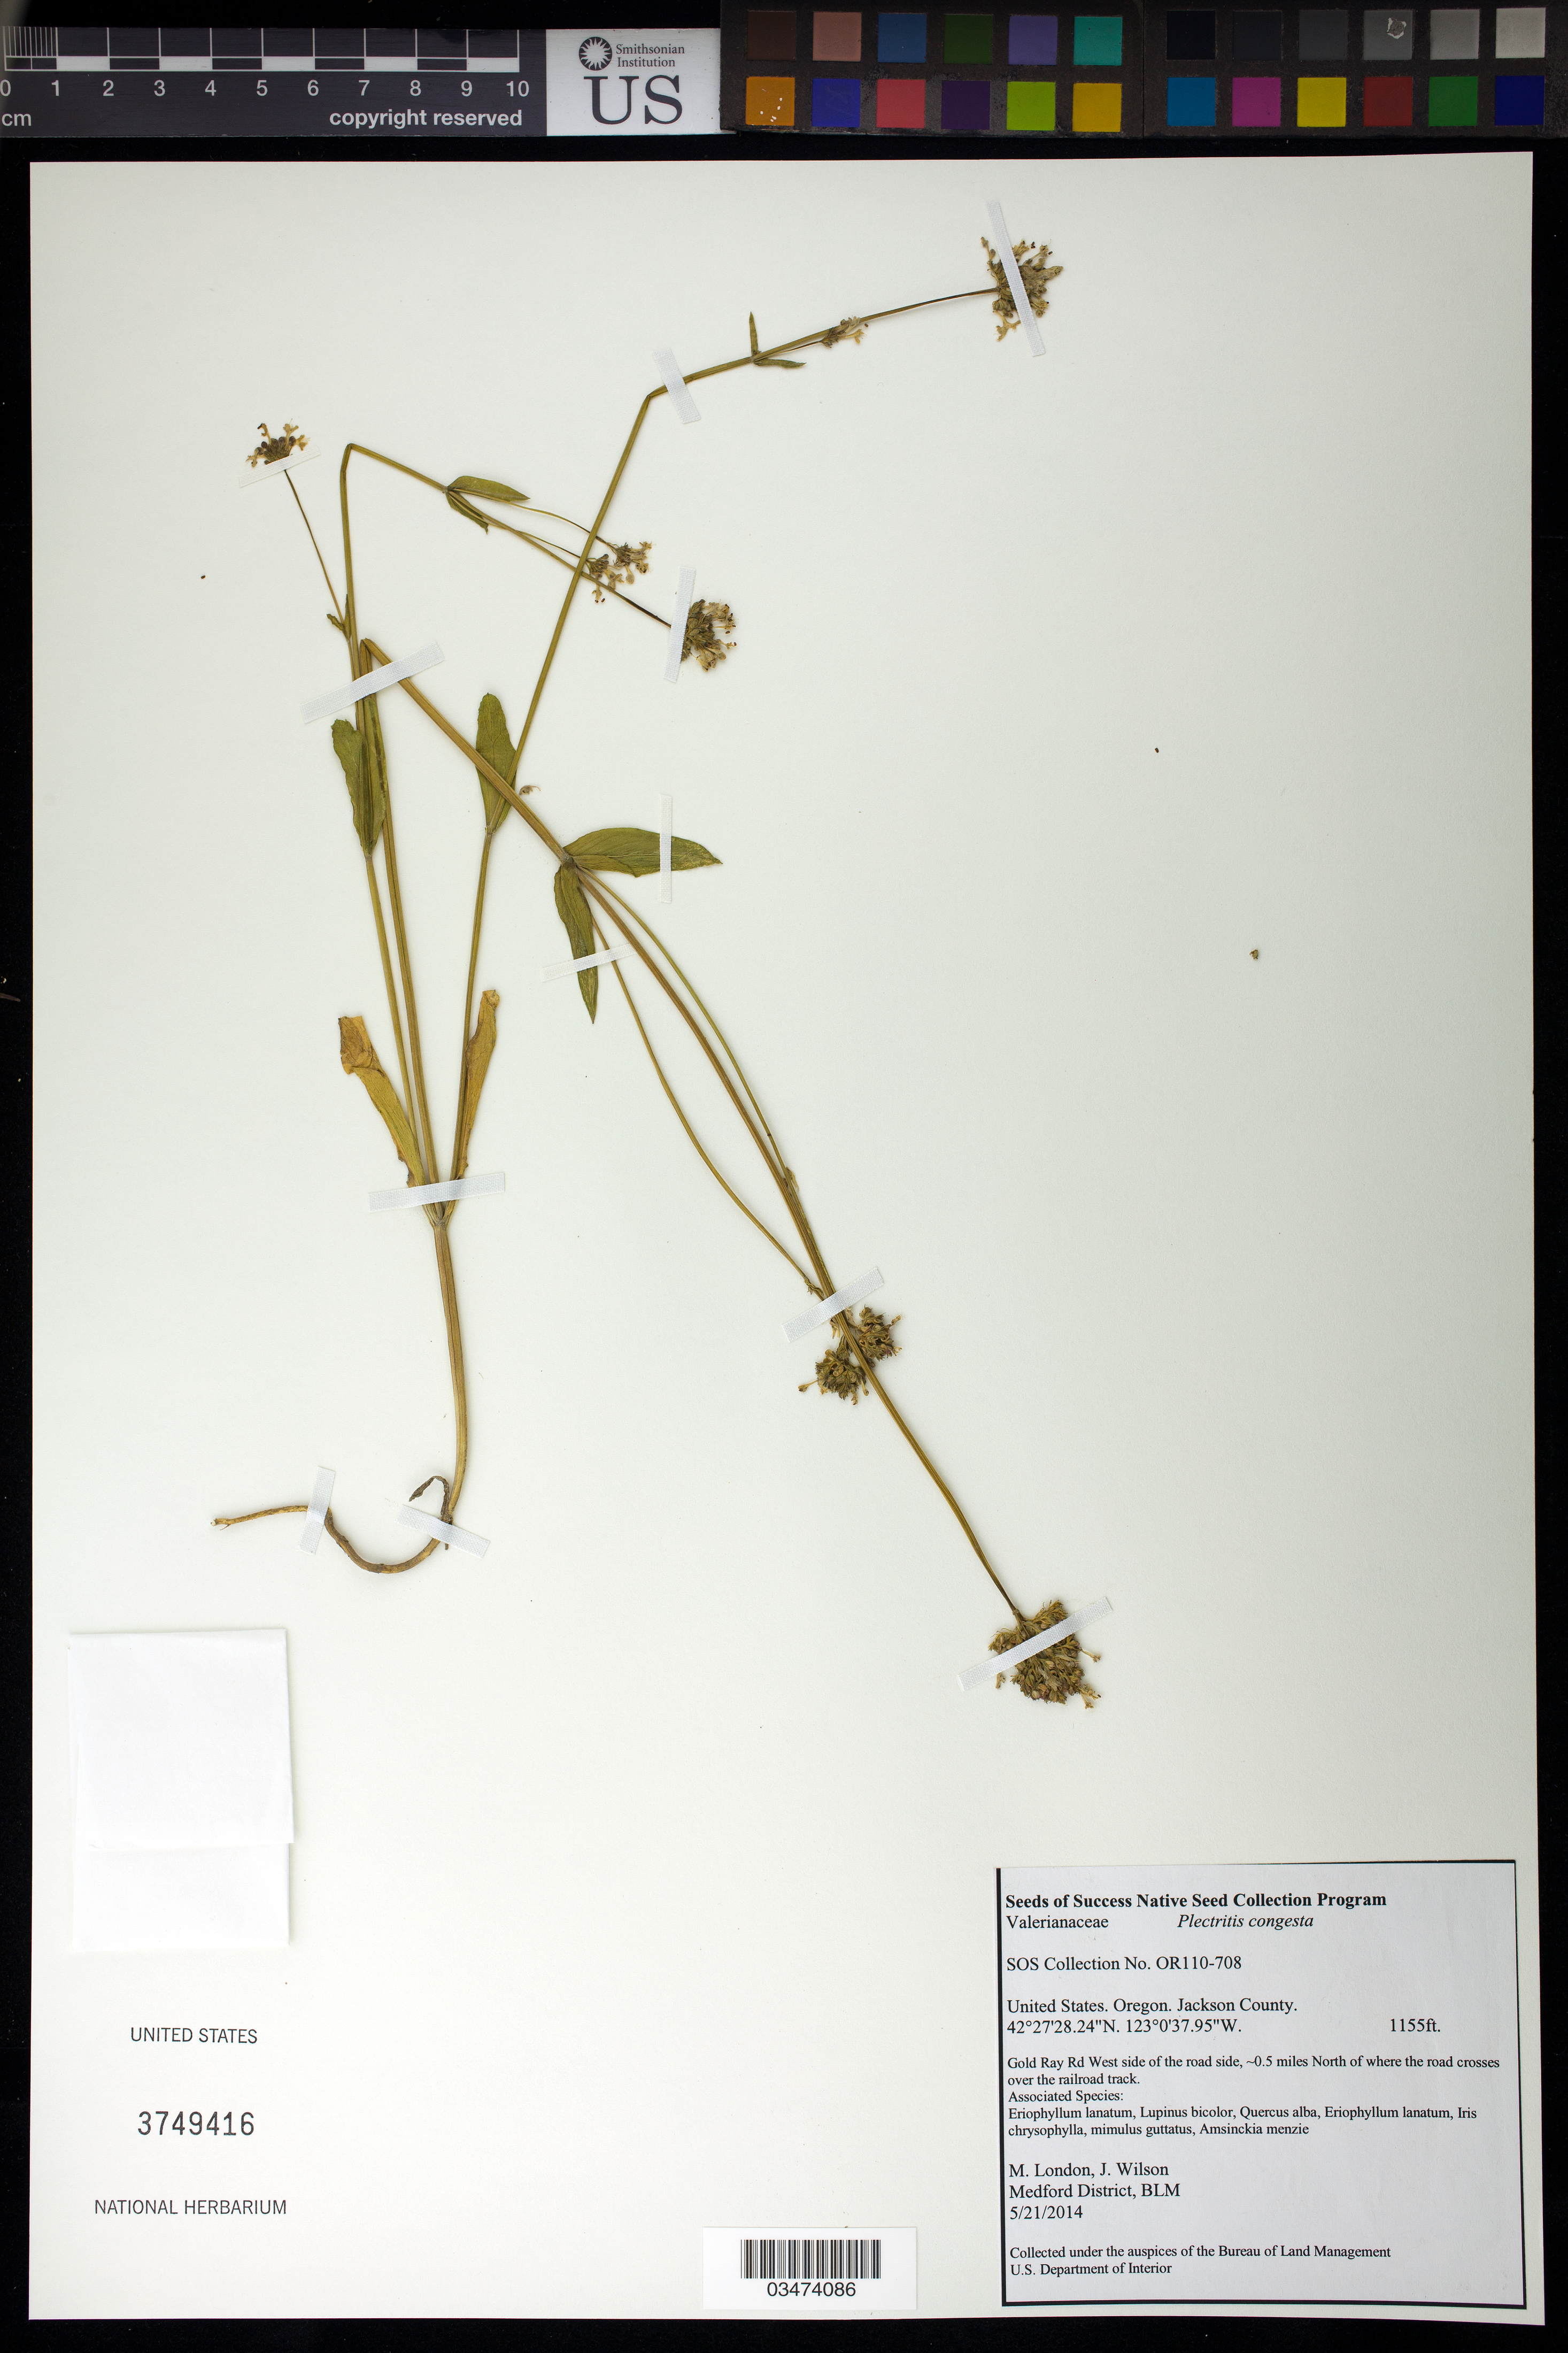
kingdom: Plantae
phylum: Tracheophyta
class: Magnoliopsida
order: Dipsacales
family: Caprifoliaceae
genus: Plectritis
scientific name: Plectritis congesta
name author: (Lindl.) DC.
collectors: M. London & J. Wilson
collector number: OR110-708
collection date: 2014-05-21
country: United States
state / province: Oregon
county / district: Jackson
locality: Gold Ray Rd, west side, 0.5 mile N of railroad track.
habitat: Associated species: Lupinus bicolor, Quercus alba, Iris mimulus, ect.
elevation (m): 352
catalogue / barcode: US 3749416